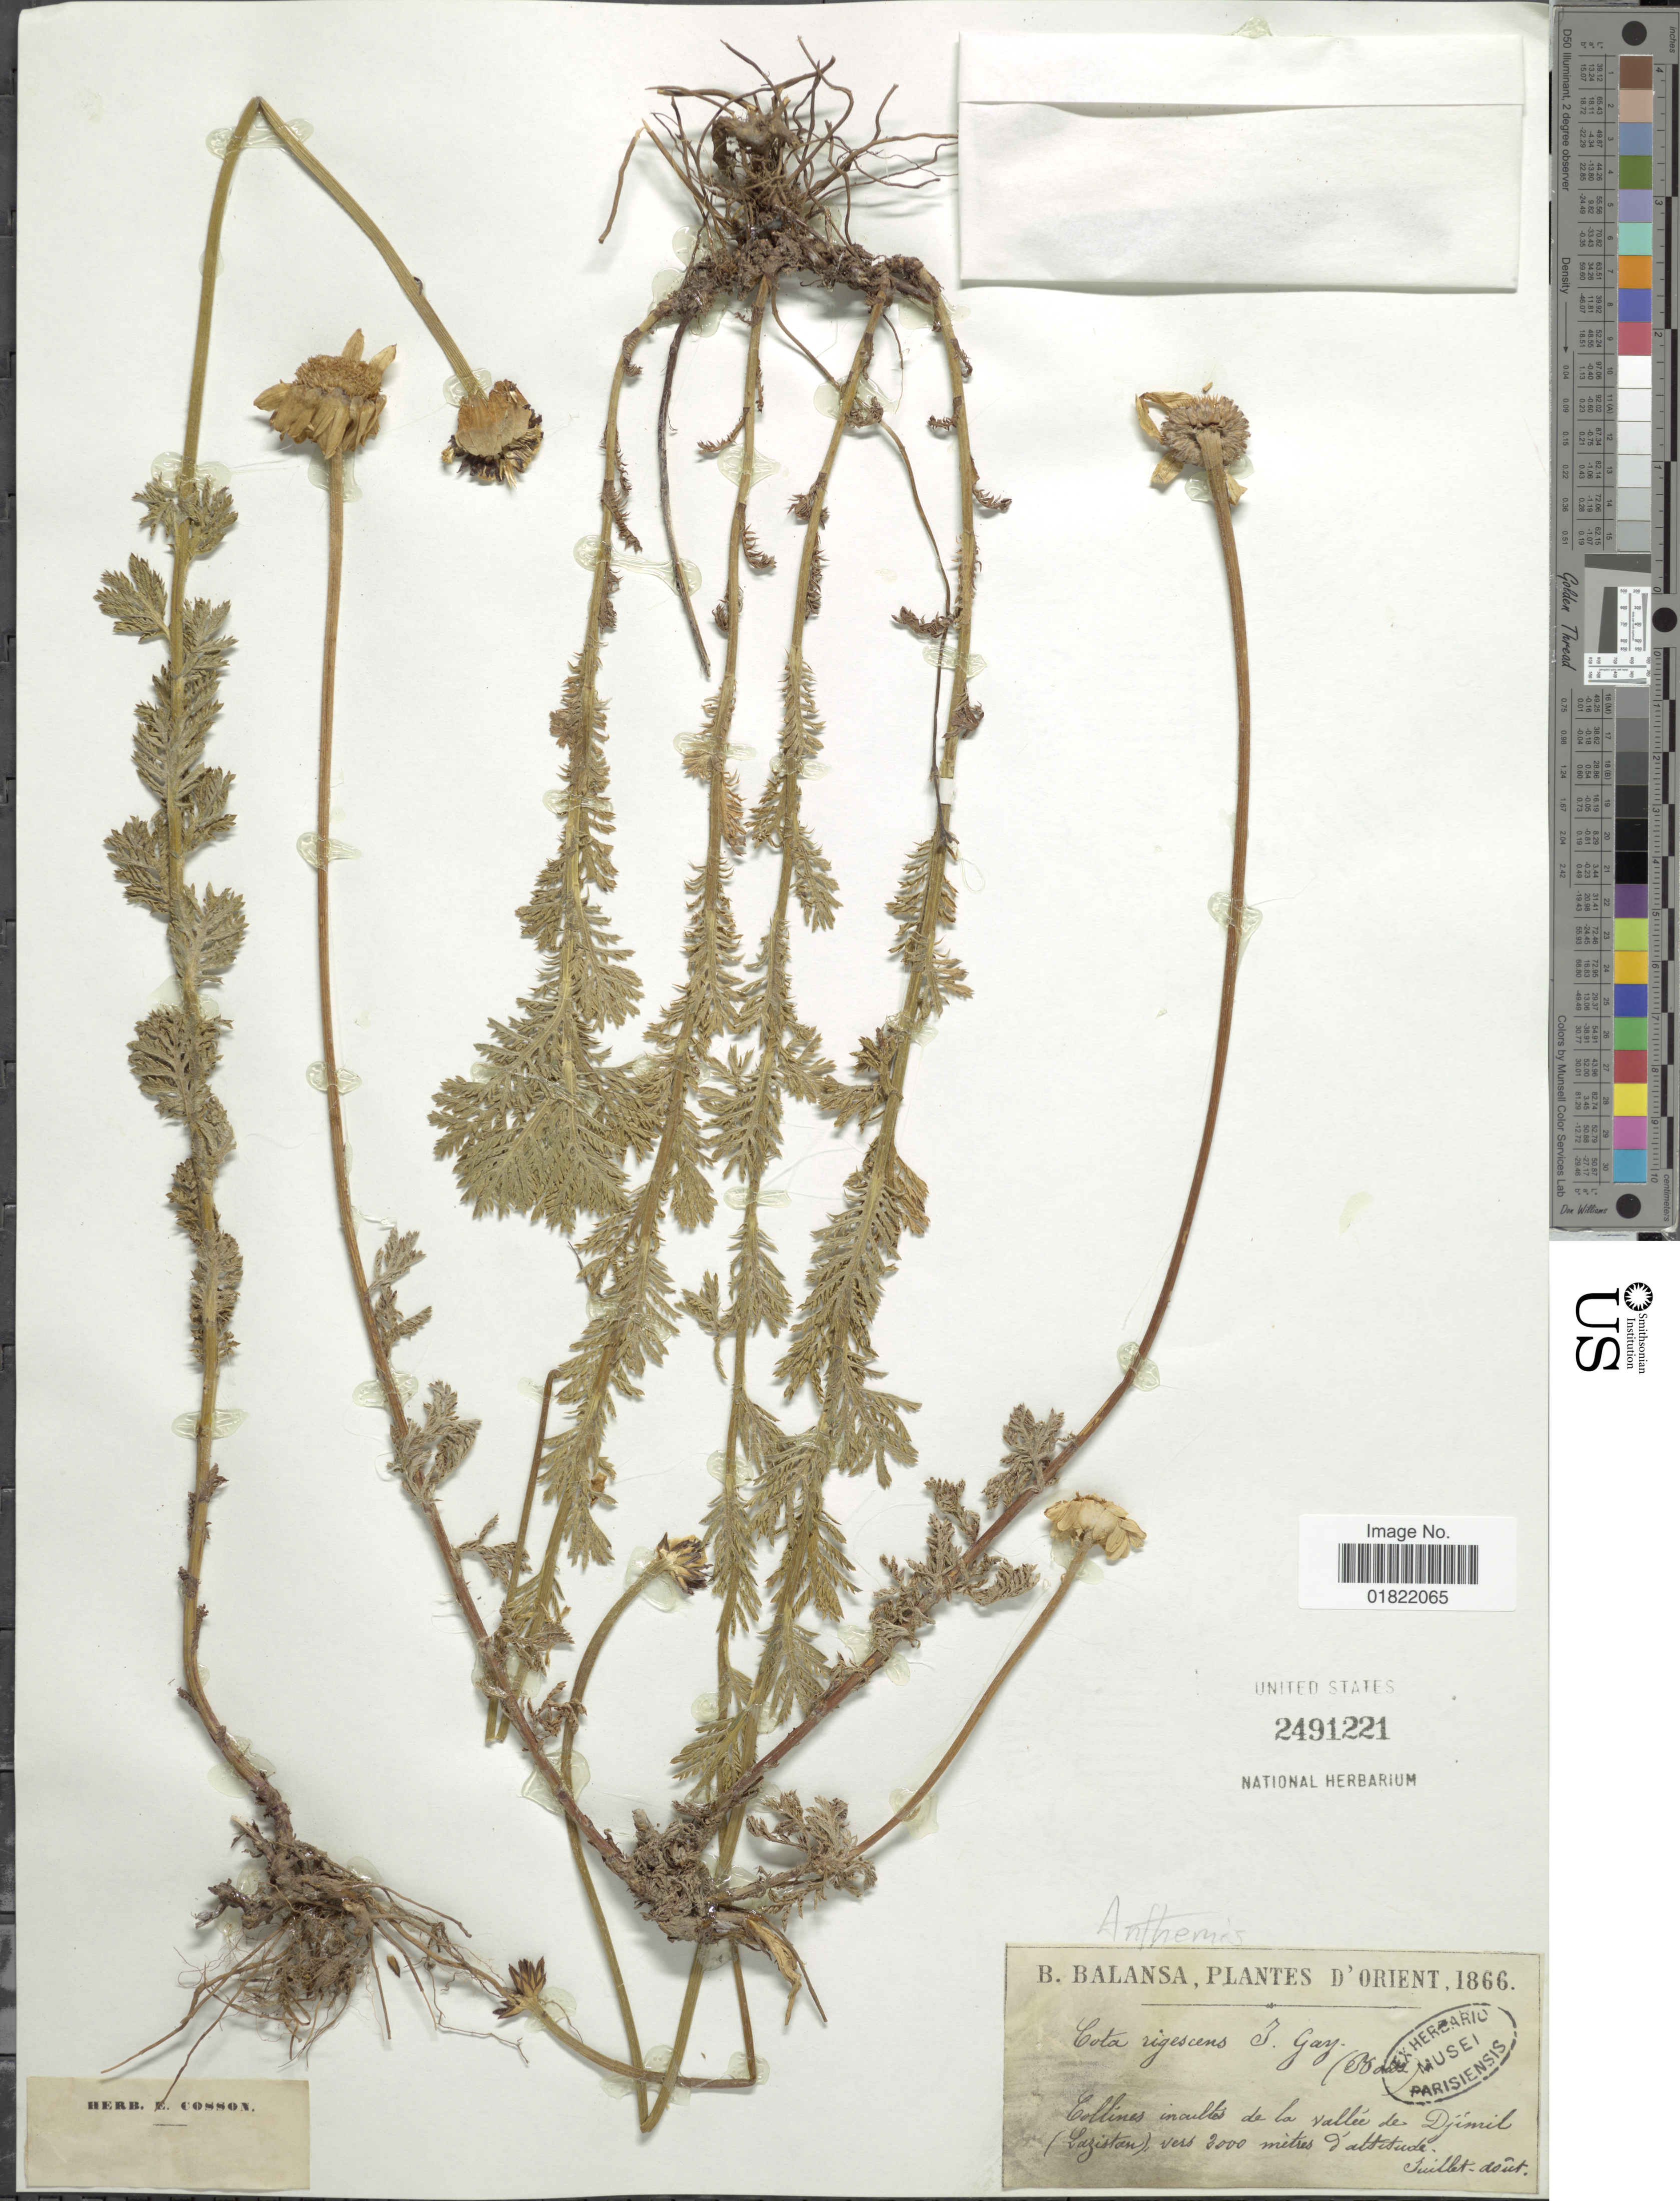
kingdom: Plantae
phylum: Tracheophyta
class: Magnoliopsida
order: Asterales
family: Asteraceae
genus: Anthemis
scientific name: Anthemis rigescens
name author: Willd.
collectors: B. Balansa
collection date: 1866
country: Turkey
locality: Collines incultes de la vallee de Djimil (Lazistan)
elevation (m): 2000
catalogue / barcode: US 2491221